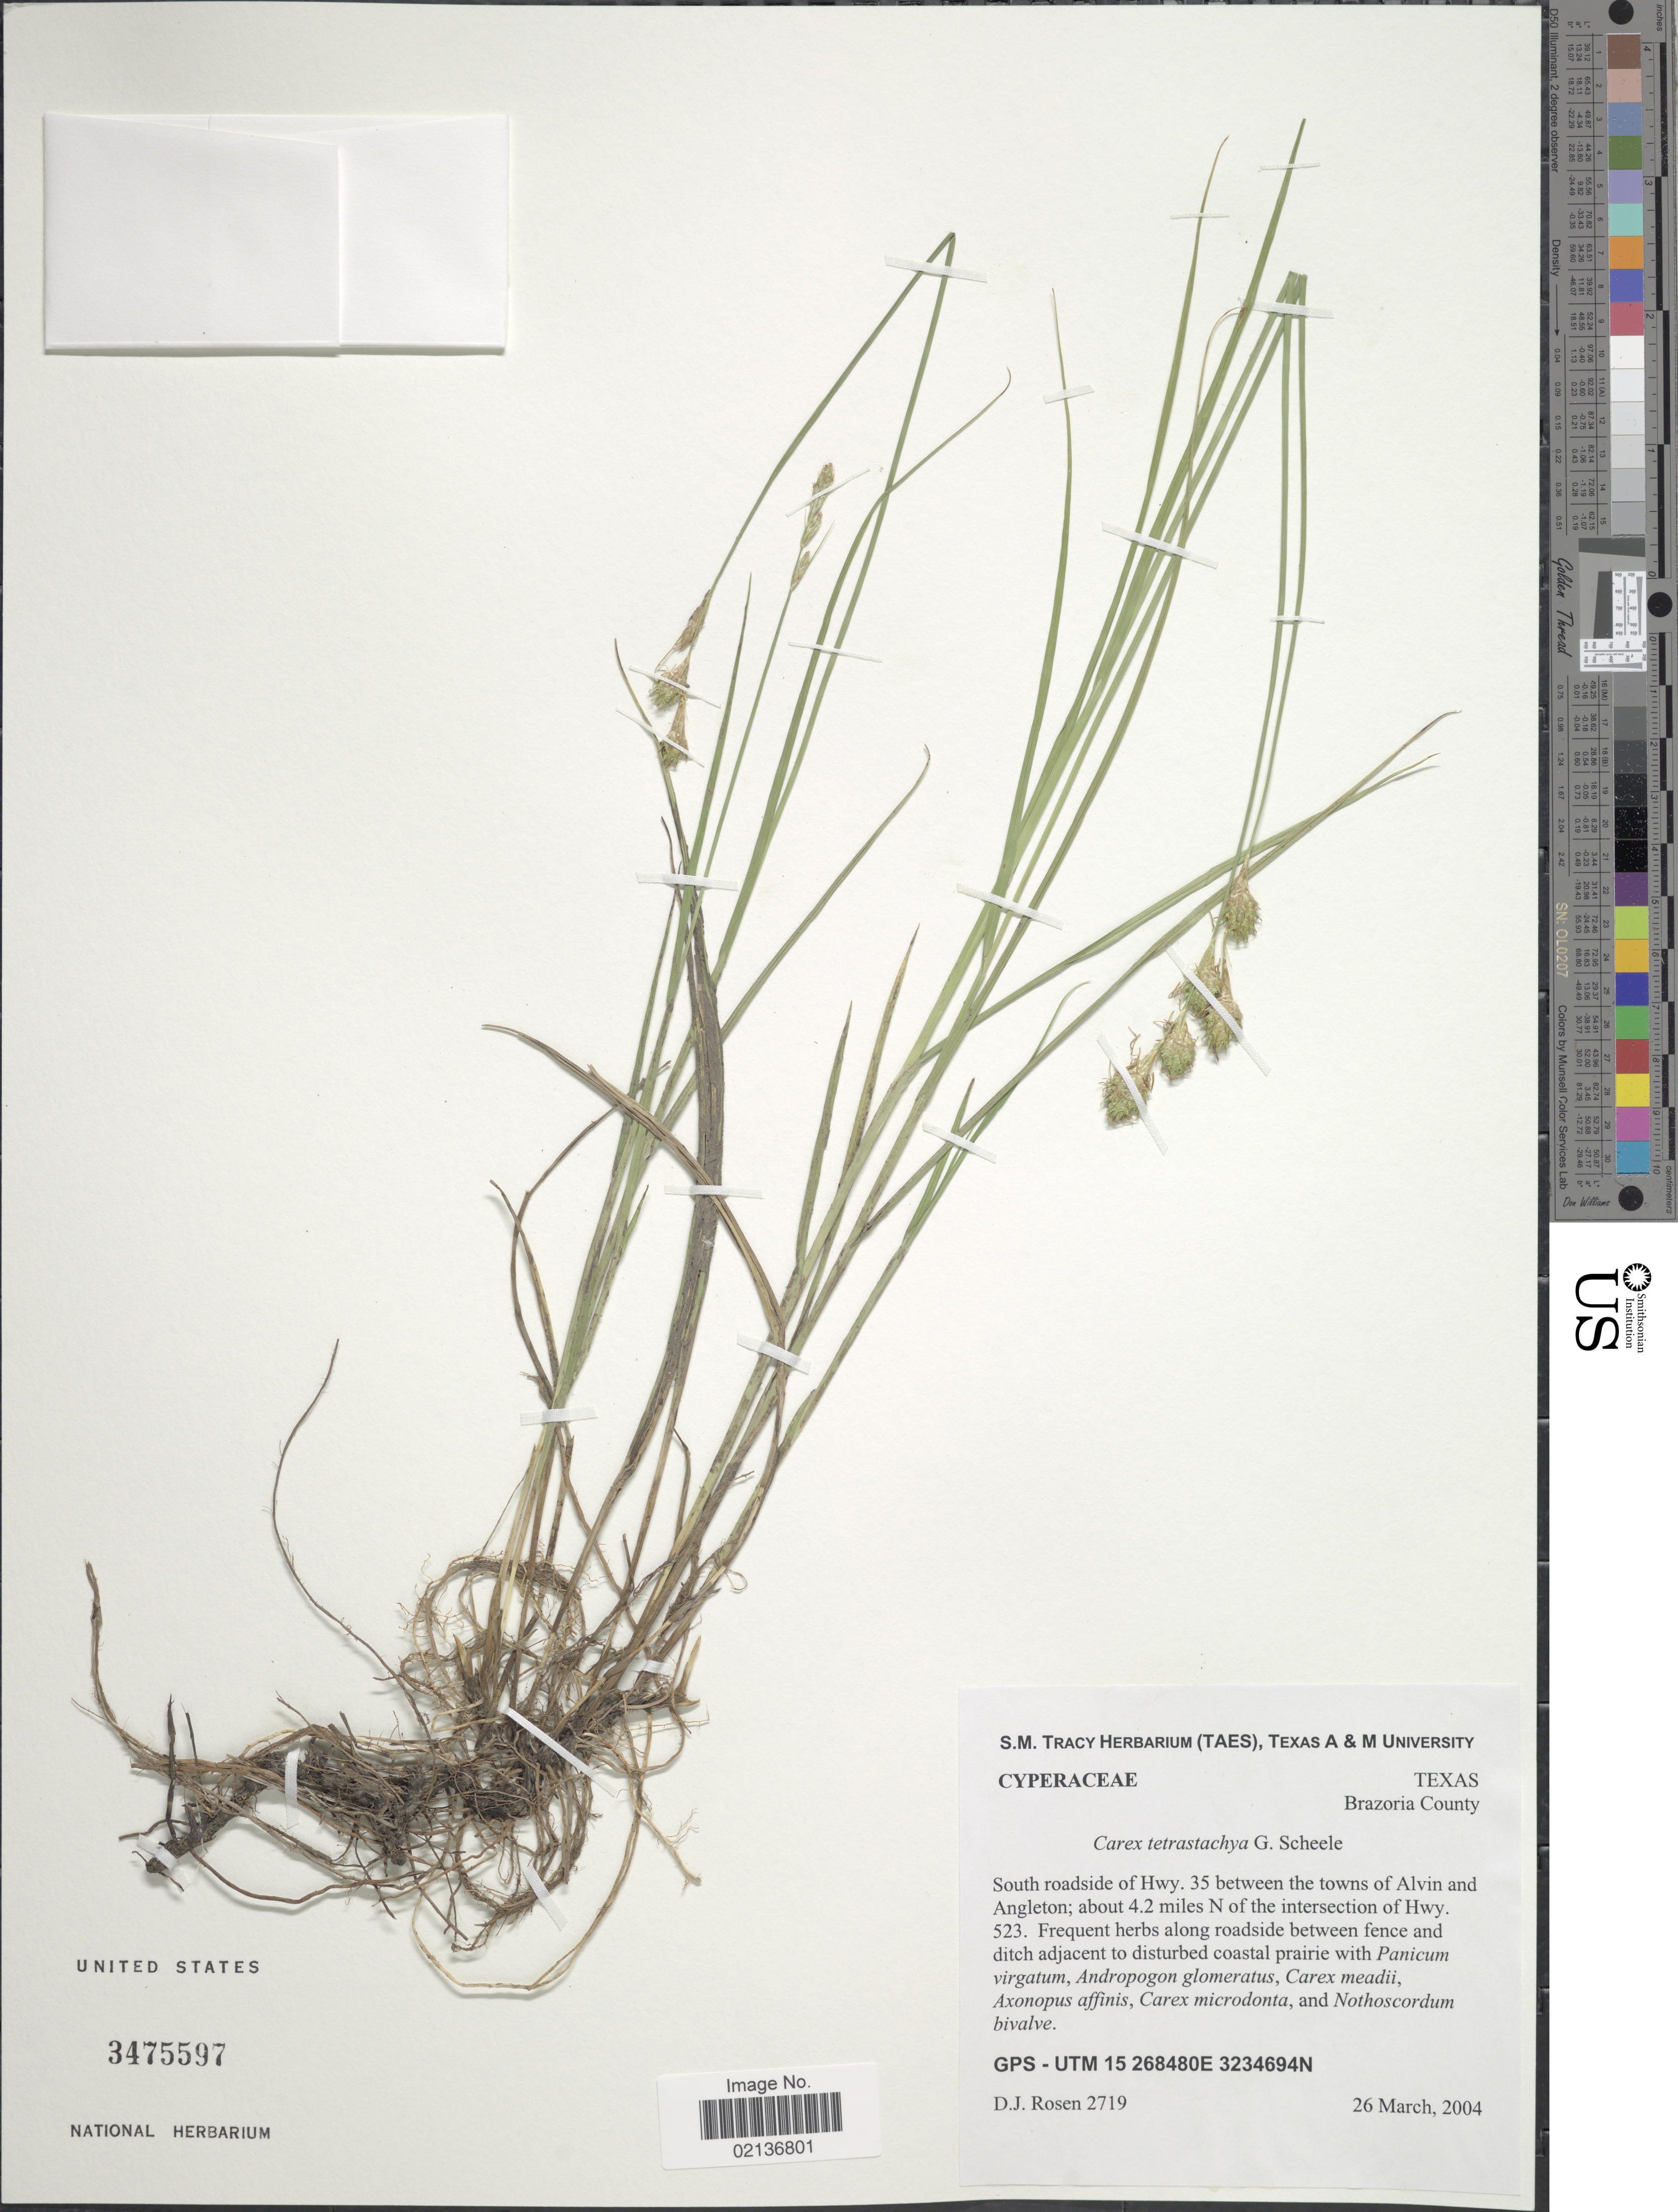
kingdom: Plantae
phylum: Tracheophyta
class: Liliopsida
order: Poales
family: Cyperaceae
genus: Carex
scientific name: Carex tetrastachya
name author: Scheele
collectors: D. J. Rosen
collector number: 2719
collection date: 2004-03-26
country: United States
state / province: Texas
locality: Brazoria County, South roadside of Hwy. 35 between the towns of Alvin and Angleton, about 4.2 miles N of the intersection of Hwy. 523, GPS - UTM 15 268480E 3234694N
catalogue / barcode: US 3475597